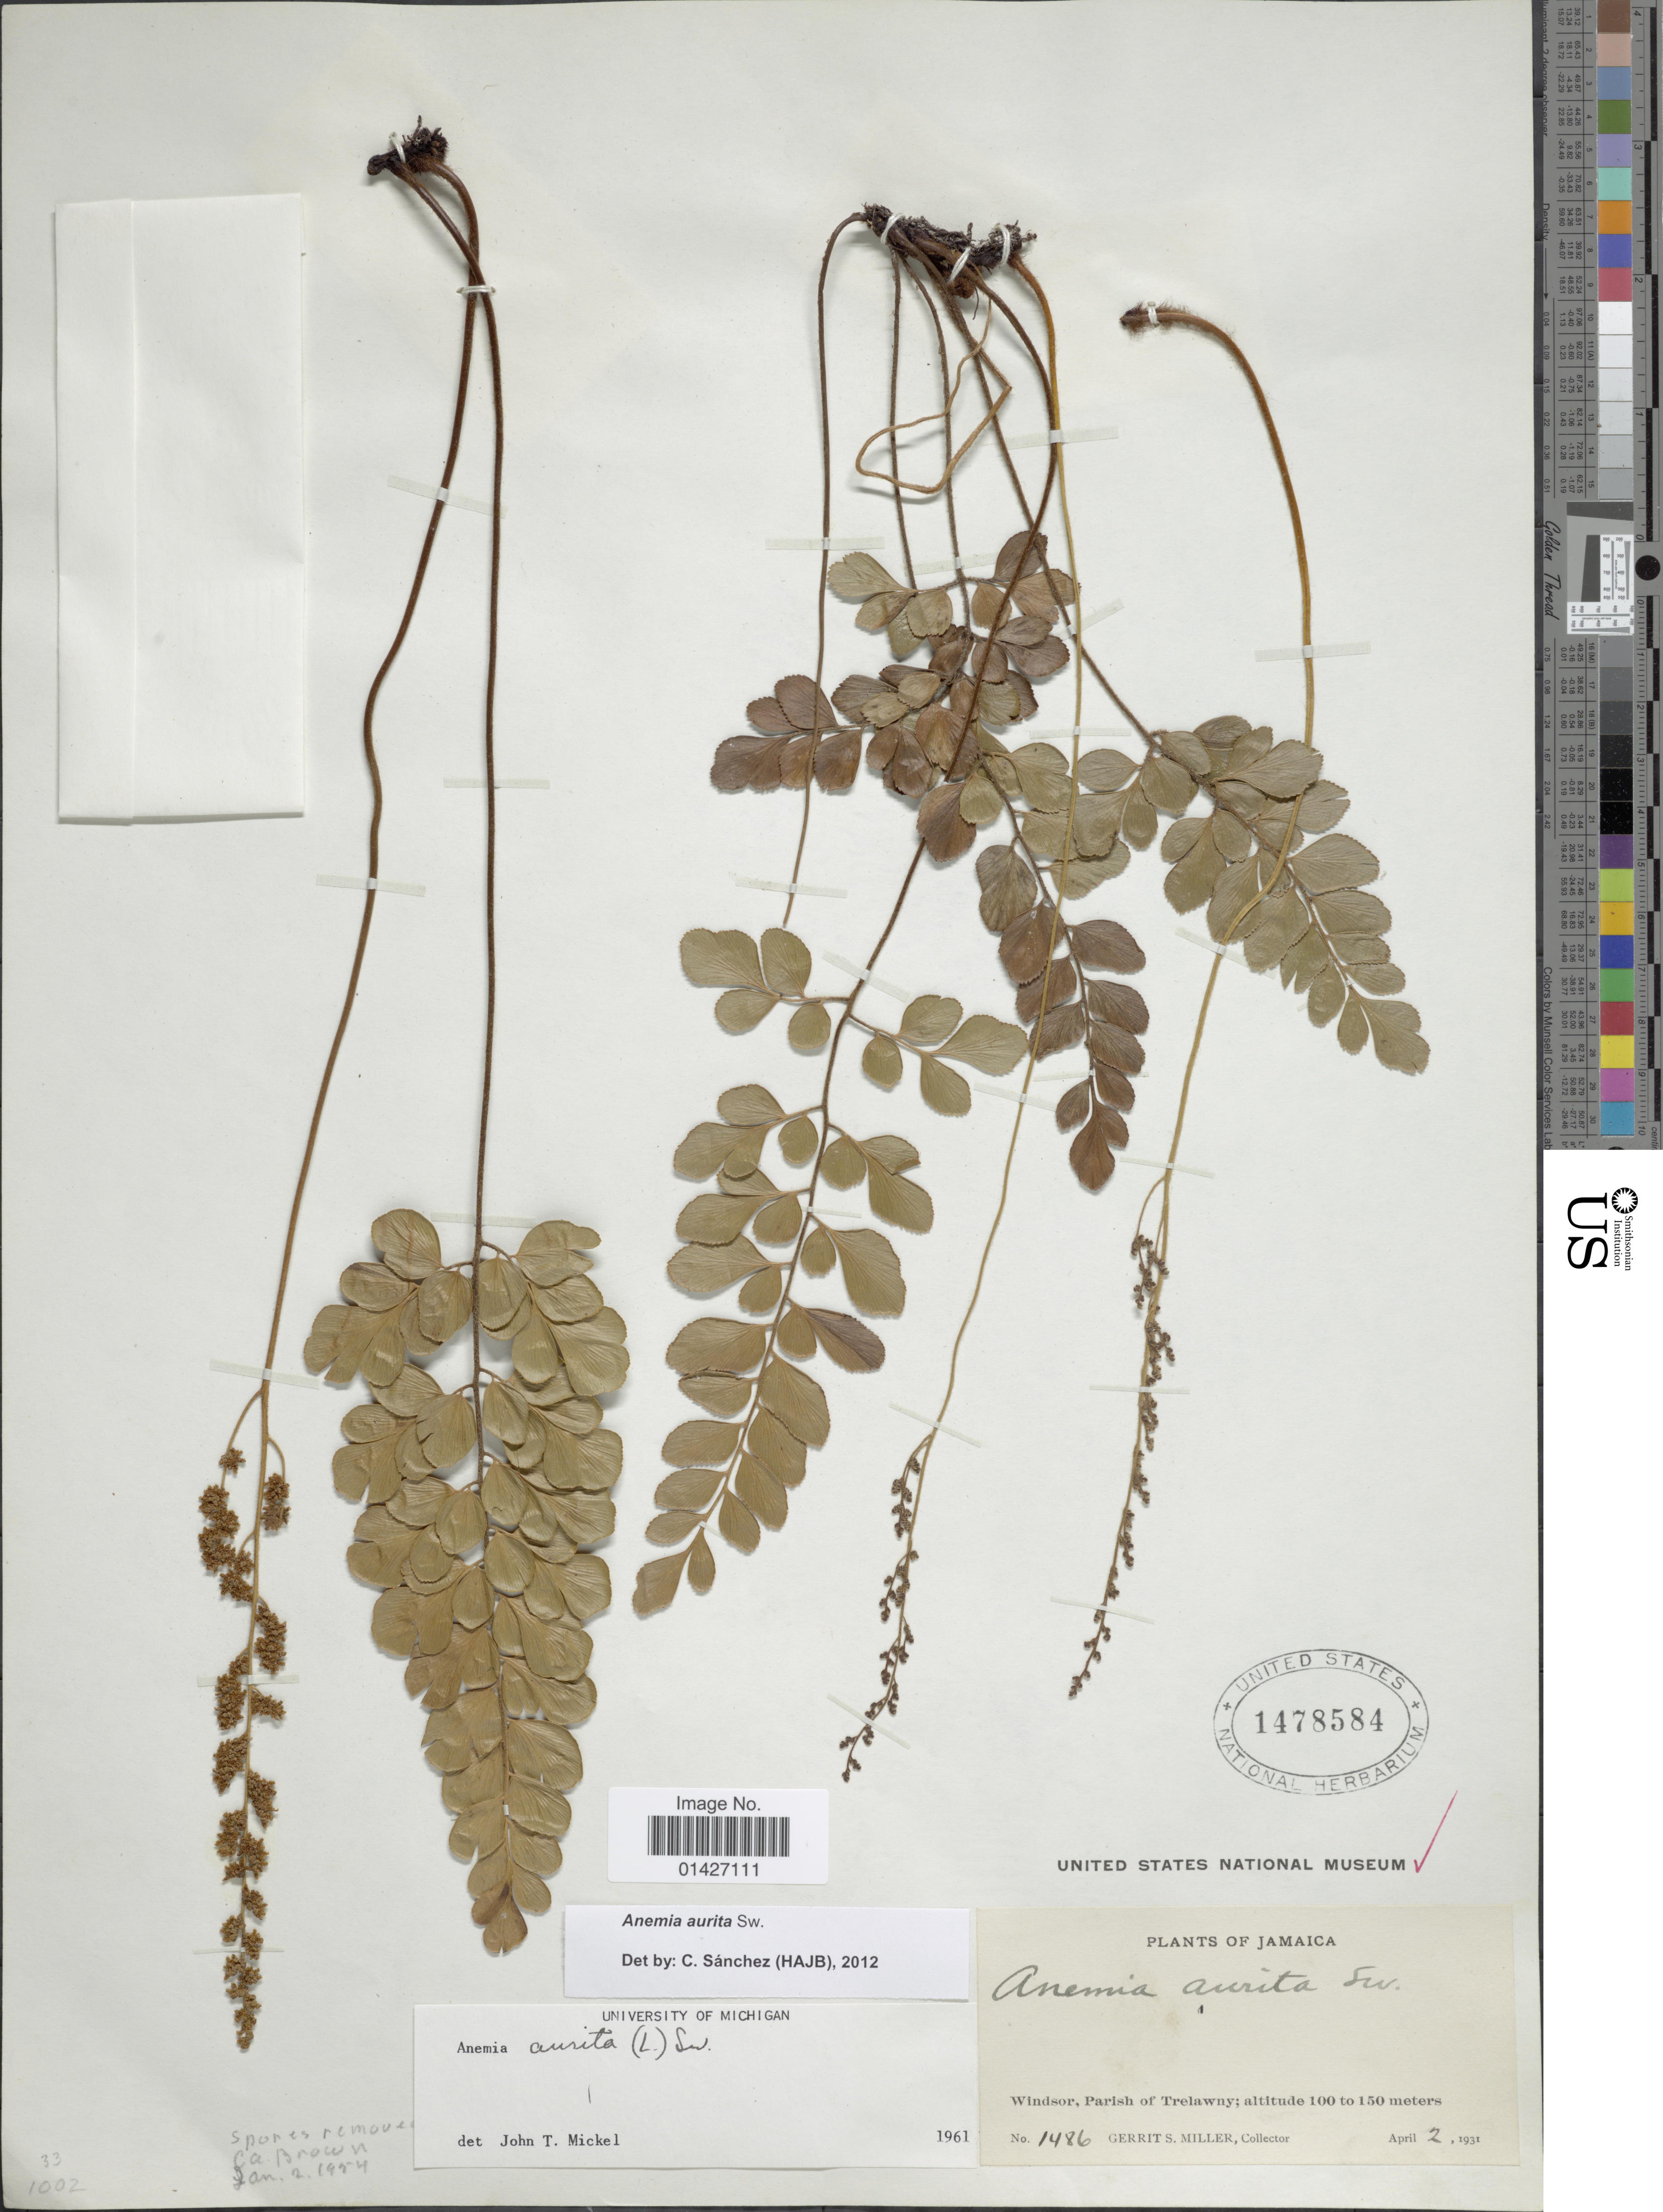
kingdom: Plantae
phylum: Tracheophyta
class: Polypodiopsida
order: Schizaeales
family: Anemiaceae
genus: Anemia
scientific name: Anemia aurita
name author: Sw.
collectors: G. S. Miller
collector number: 1486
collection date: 1931-04-02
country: Jamaica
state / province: Trelawny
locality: Windsor, Parish of Trelawny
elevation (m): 100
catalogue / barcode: US 1478584